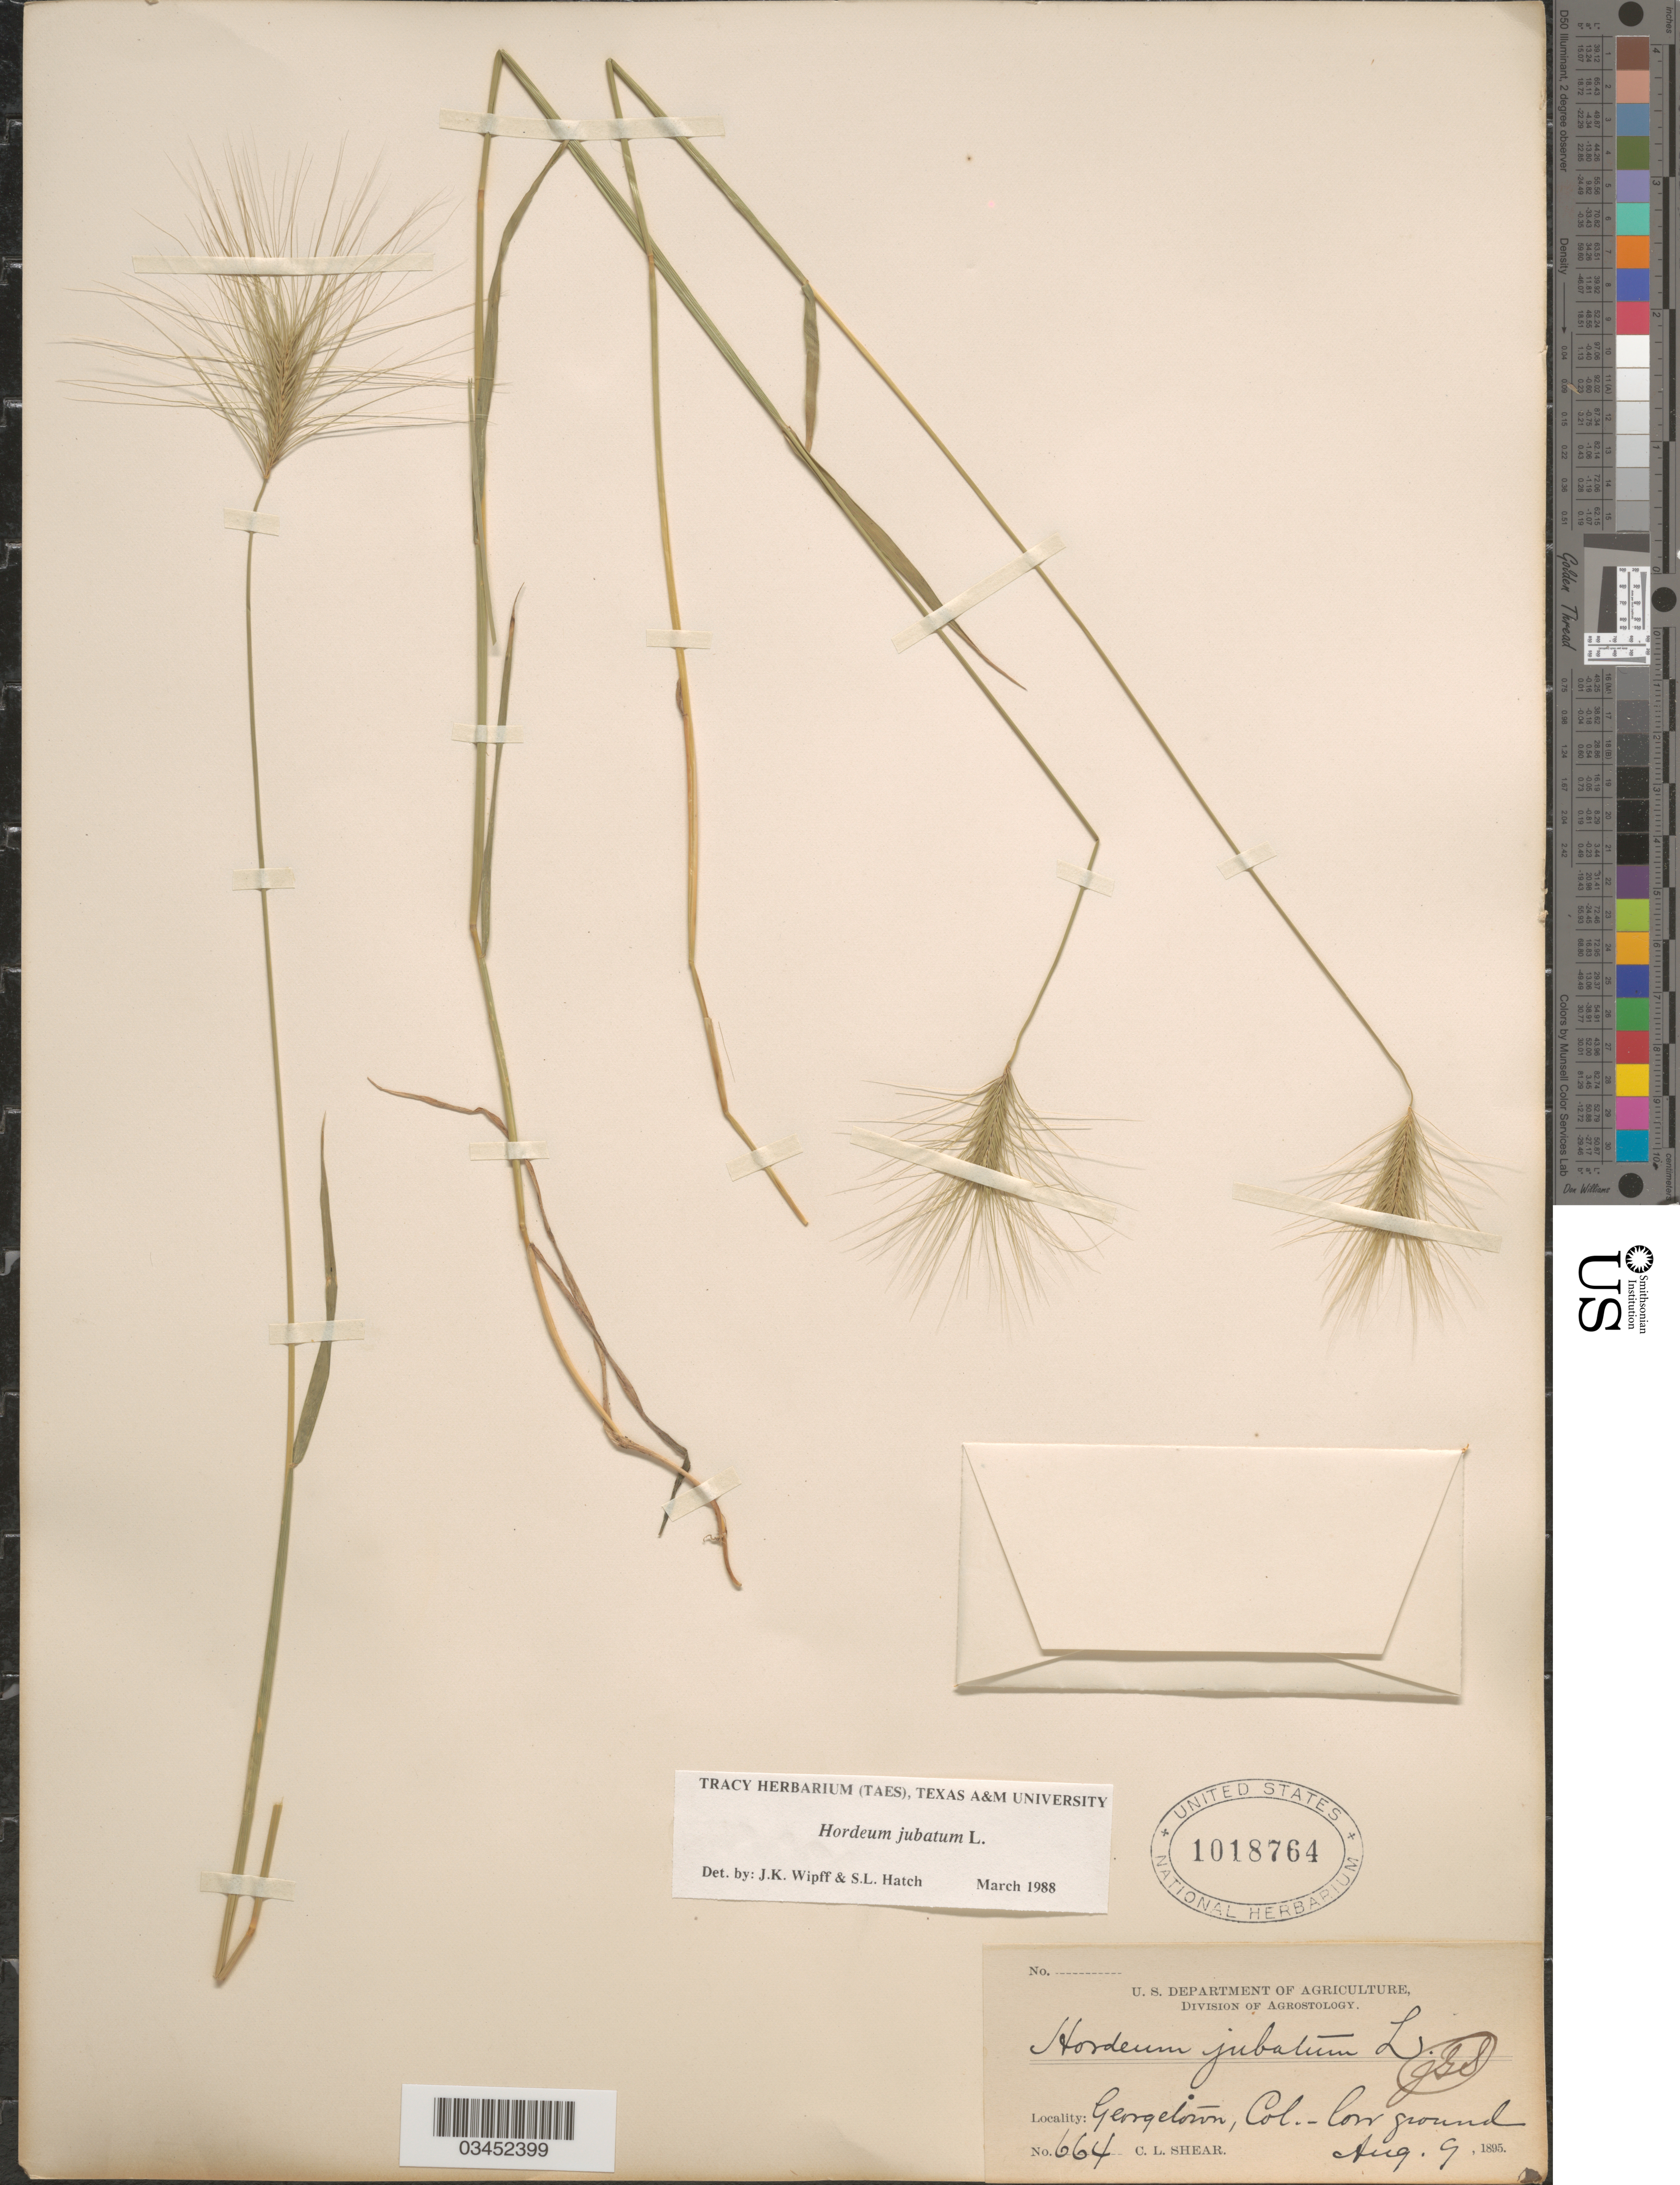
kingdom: Plantae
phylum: Tracheophyta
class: Liliopsida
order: Poales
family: Poaceae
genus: Hordeum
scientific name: Hordeum jubatum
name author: L.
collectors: C. L. Shear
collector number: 664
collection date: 1895-08-09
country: United States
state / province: Colorado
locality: Georgetown.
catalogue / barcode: US 1018764